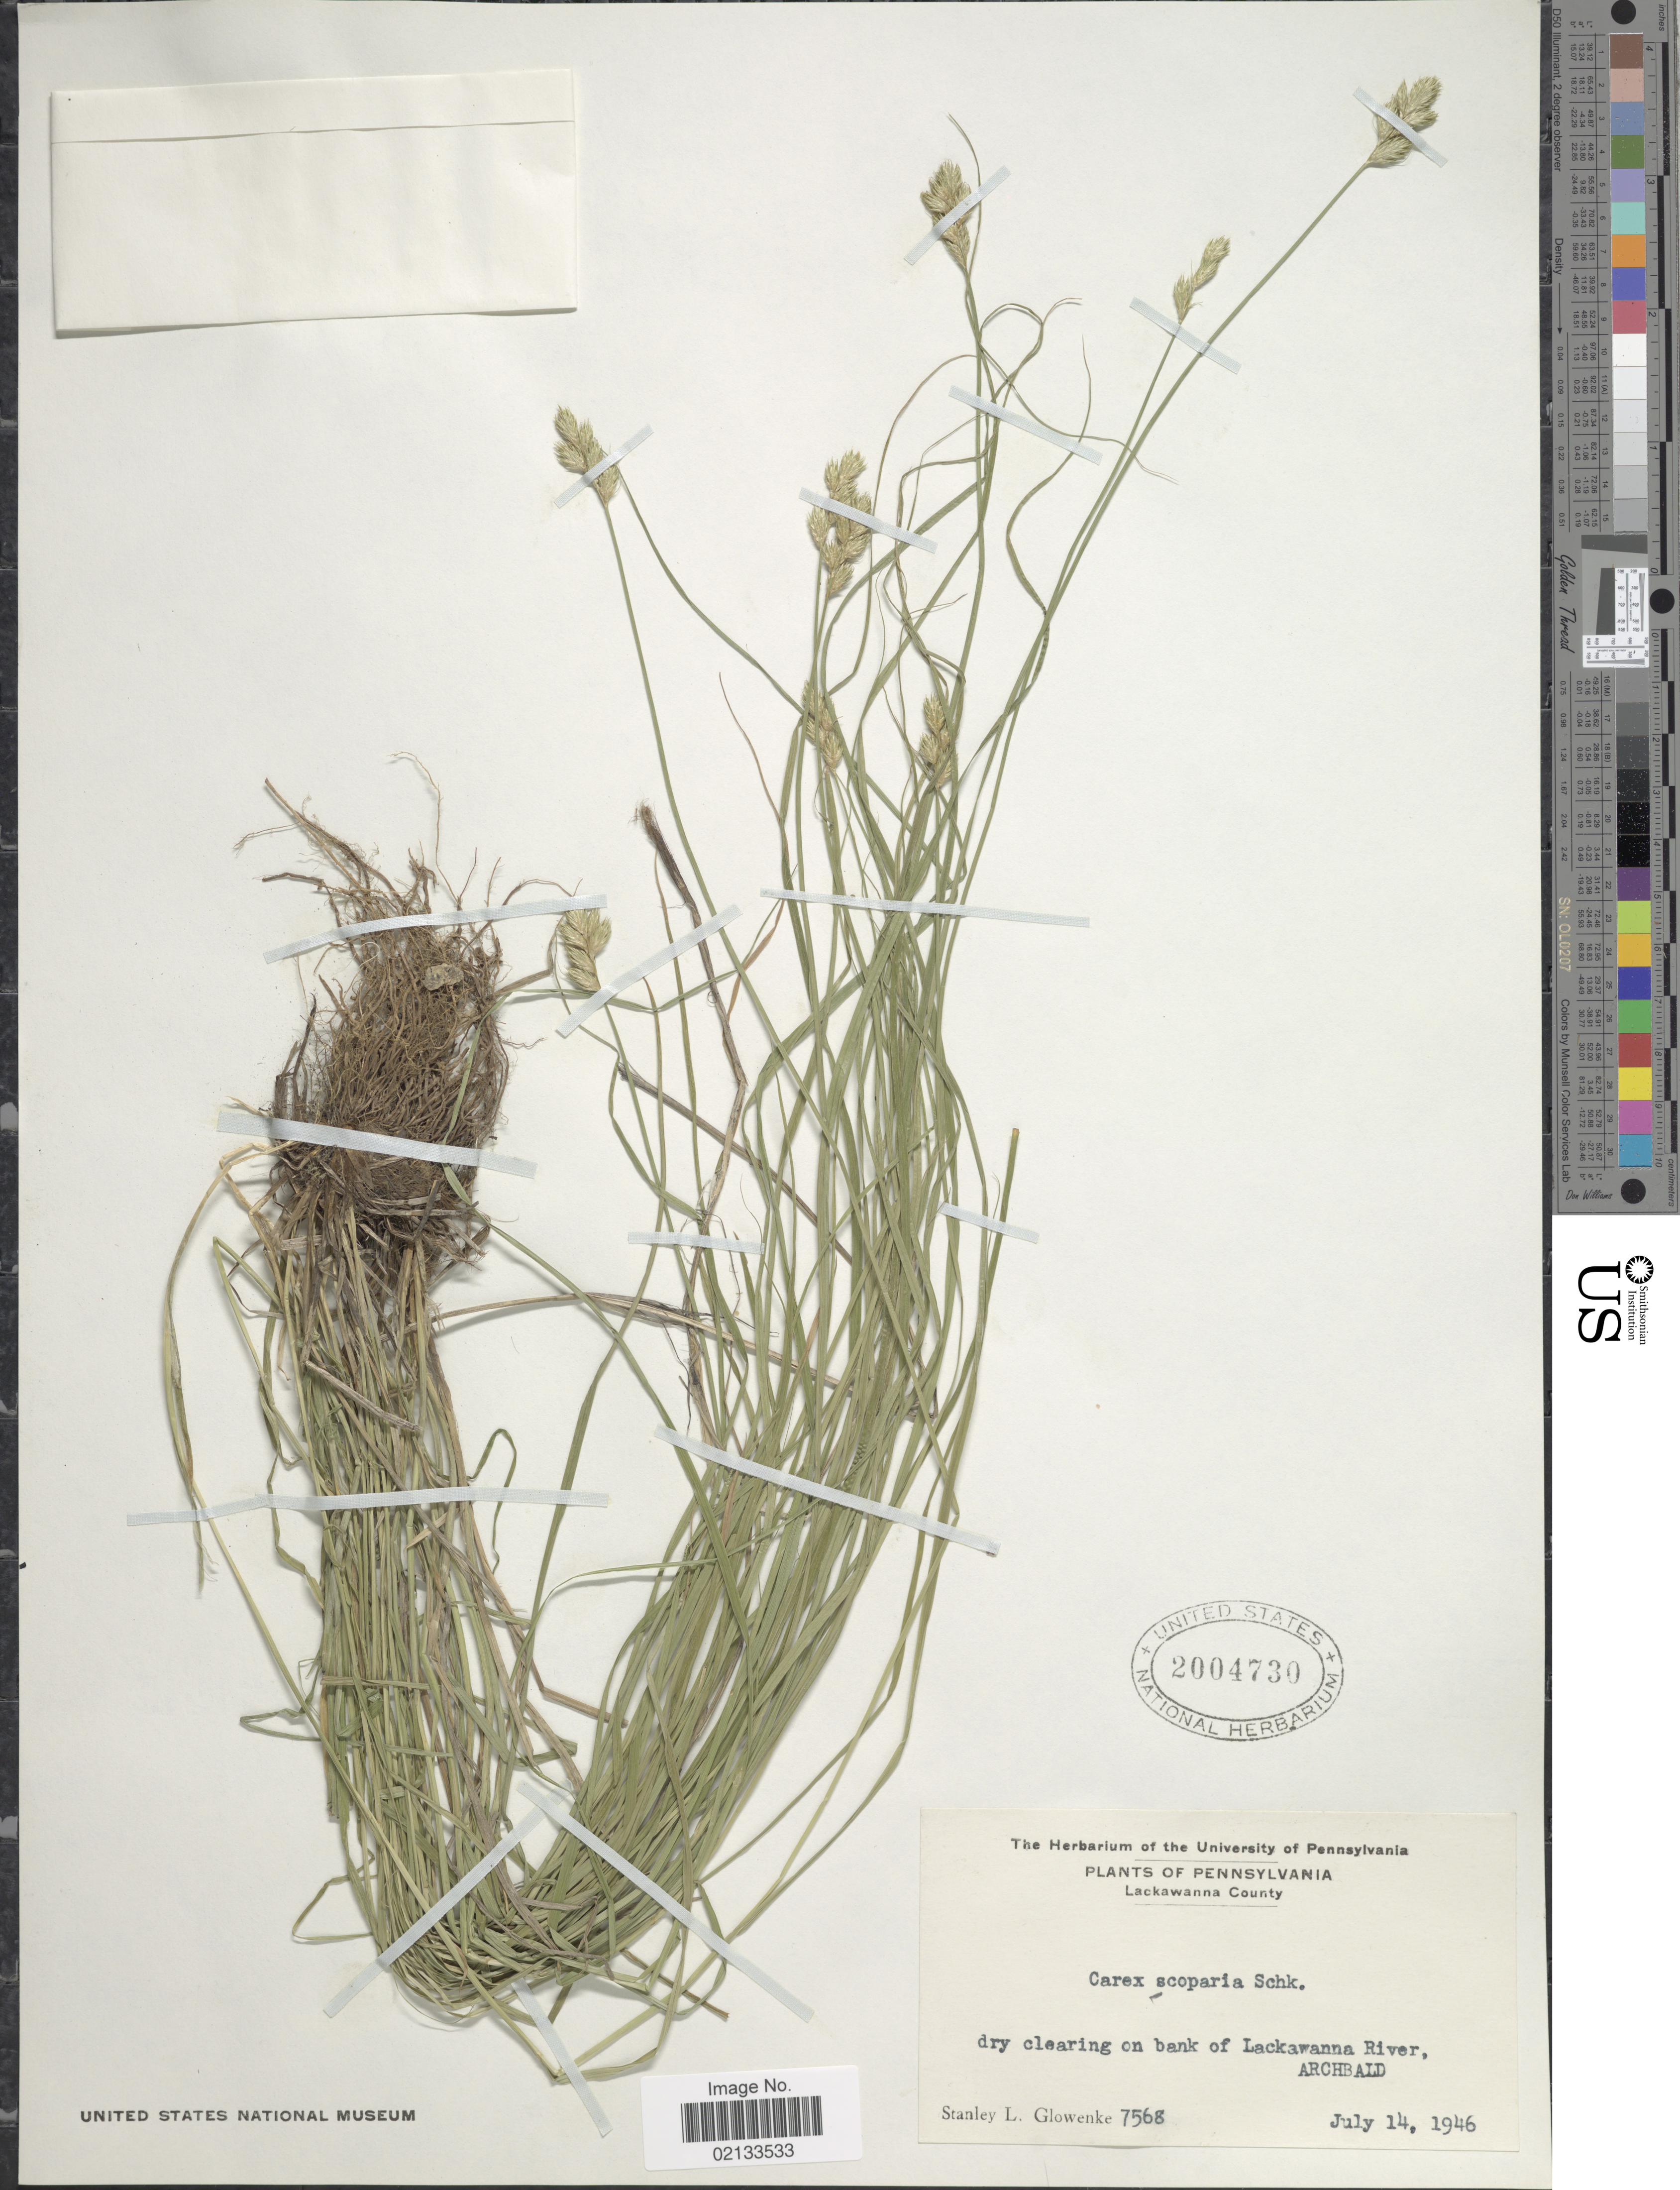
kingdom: Plantae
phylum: Tracheophyta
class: Liliopsida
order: Poales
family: Cyperaceae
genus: Carex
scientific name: Carex scoparia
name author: Schkuhr ex Willd.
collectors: S. Glowenke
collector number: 7568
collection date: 1946-07-14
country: United States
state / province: Pennsylvania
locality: Lackawanna County, dry clearing on bank of Lackawanna River, Archbald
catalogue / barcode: US 2004730